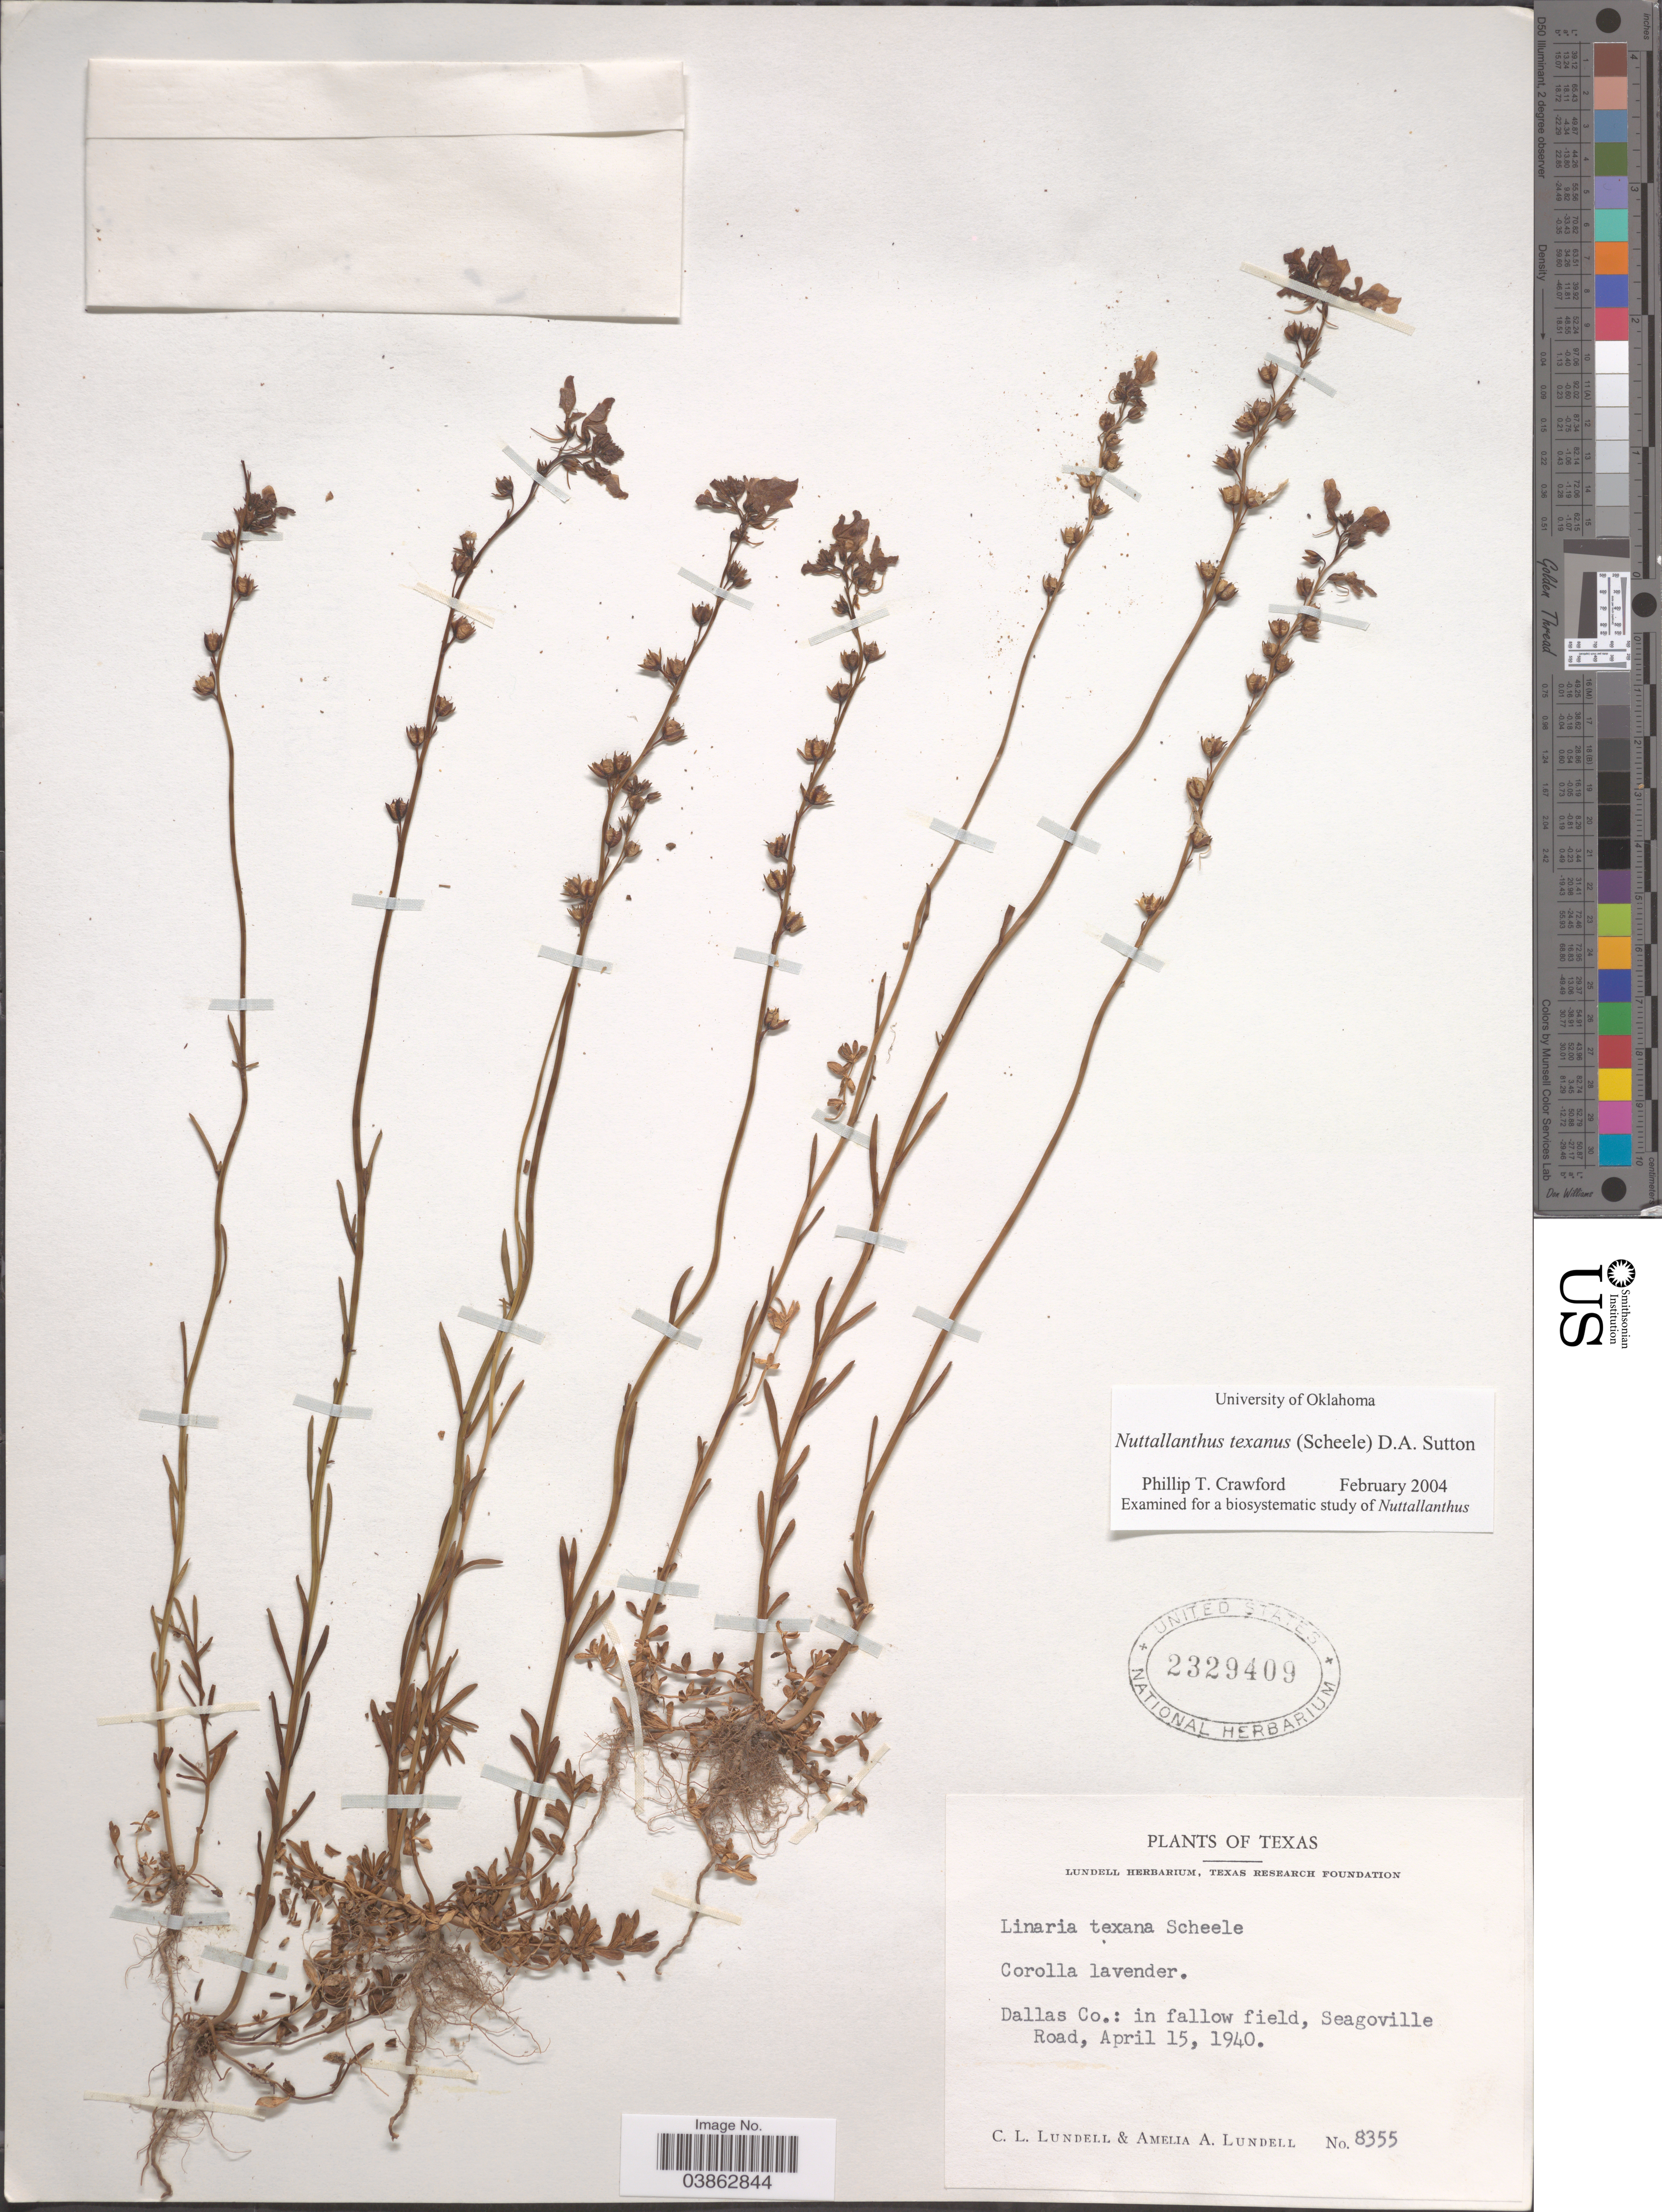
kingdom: Plantae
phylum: Tracheophyta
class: Magnoliopsida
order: Lamiales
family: Plantaginaceae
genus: Linaria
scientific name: Linaria texana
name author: Scheele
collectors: C. L. Lundell & A. A. Lundell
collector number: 8355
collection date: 1940-04-15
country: United States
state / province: Texas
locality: Dallas Co.: in fallow field, Seagoville Road.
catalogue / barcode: US 2329409